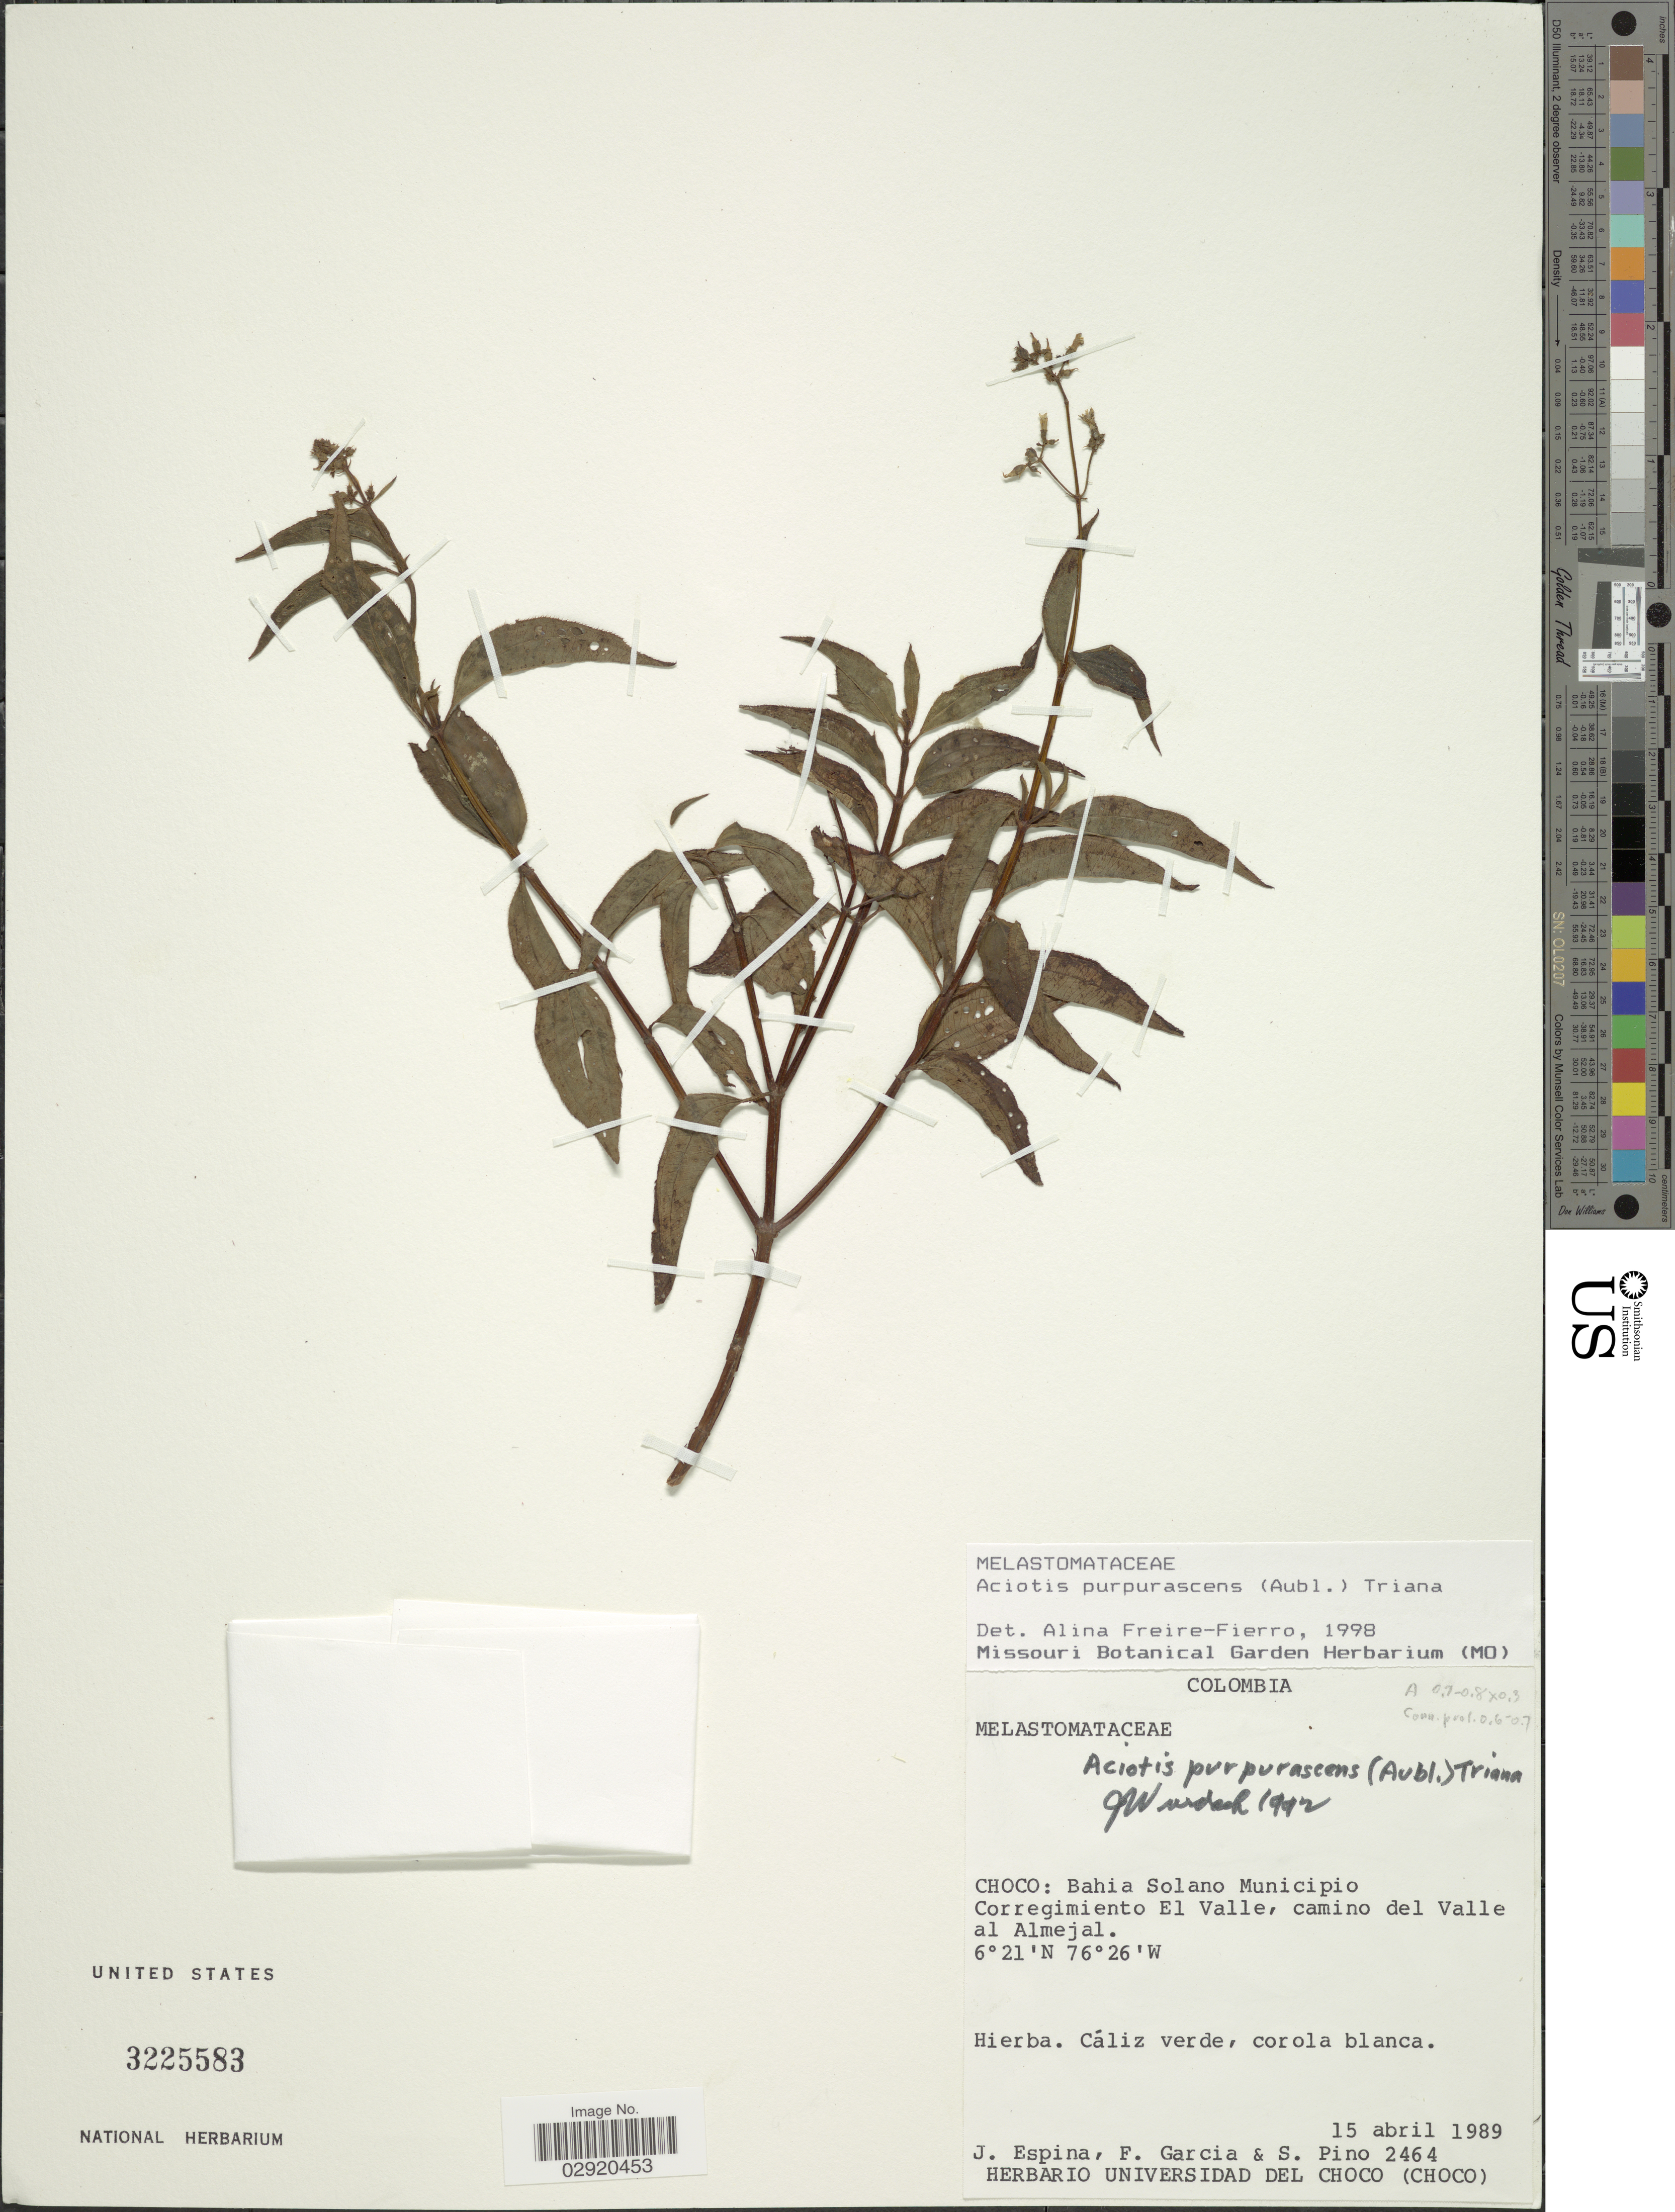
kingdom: Plantae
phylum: Tracheophyta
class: Magnoliopsida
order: Myrtales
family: Melastomataceae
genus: Aciotis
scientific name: Aciotis purpurascens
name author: (Aubl.) Triana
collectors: J. Espina, F. Garcia & S. Pino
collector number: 2464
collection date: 1989-04-15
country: Colombia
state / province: Chocó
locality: Choco: bahia Solano Municipio. Corregimiento El Valle, camino del Valle al Almejal.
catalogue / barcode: US 3225583